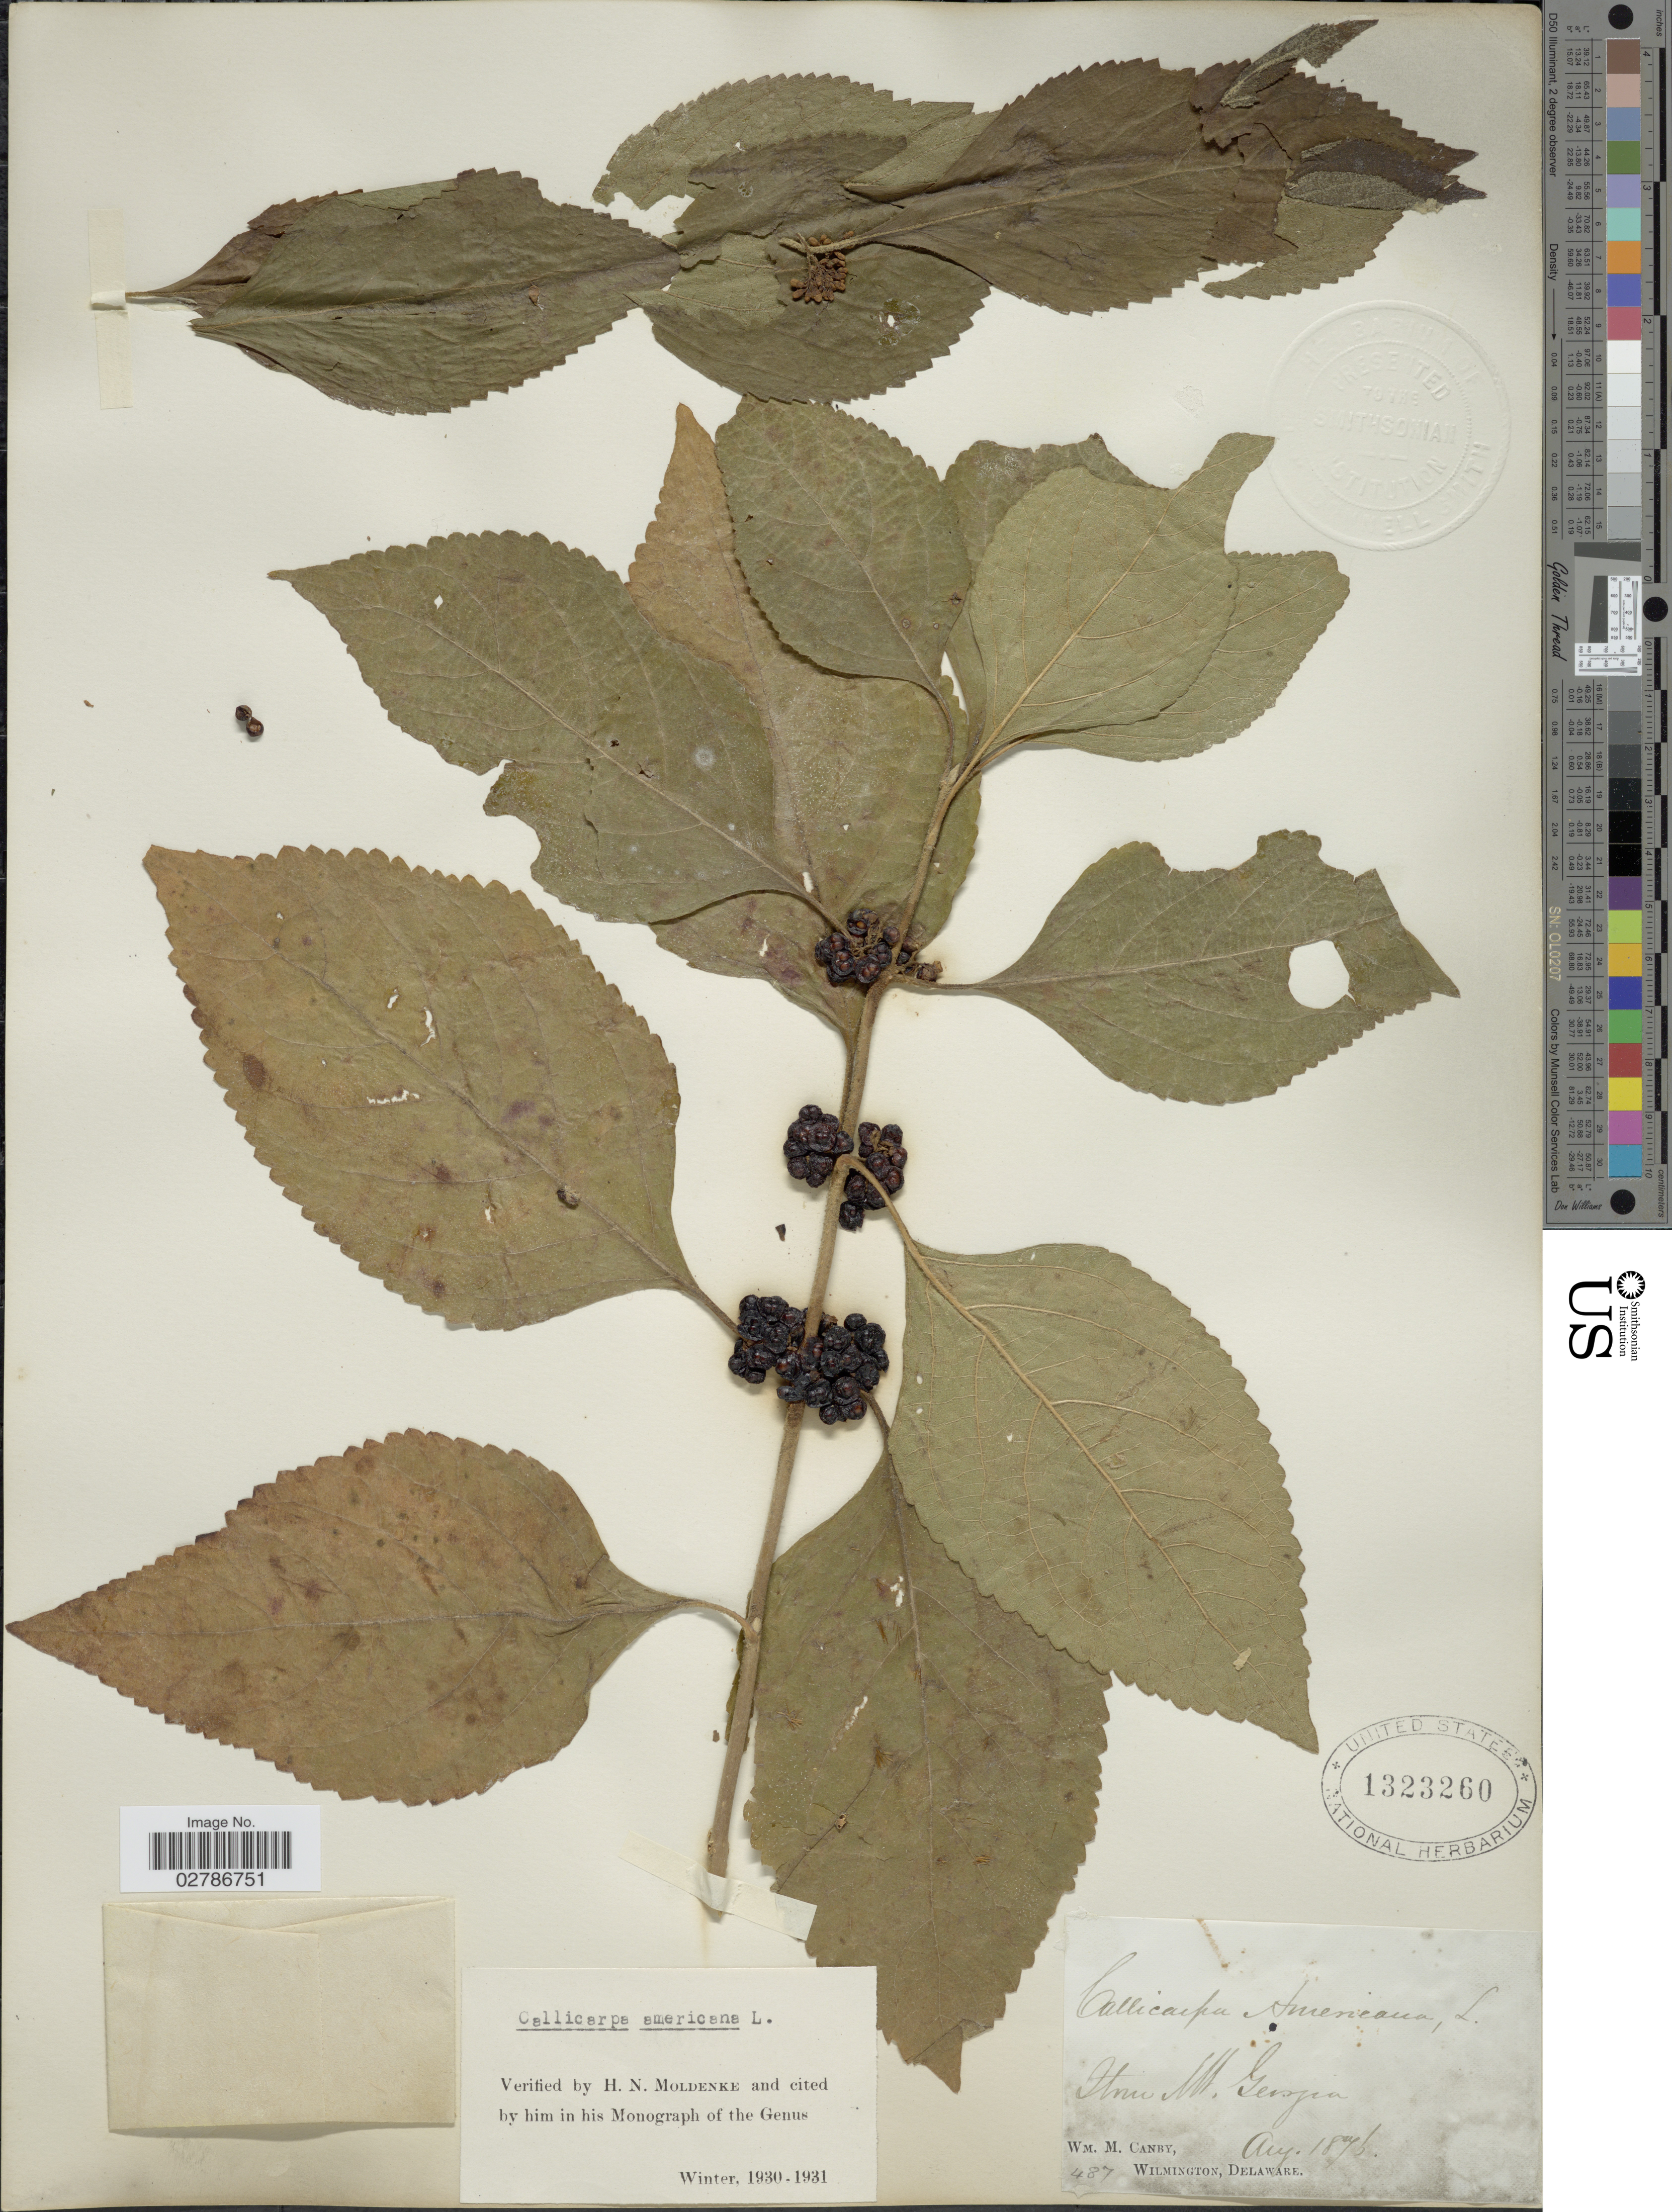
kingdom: Plantae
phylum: Tracheophyta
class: Magnoliopsida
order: Lamiales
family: Lamiaceae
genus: Callicarpa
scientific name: Callicarpa americana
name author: L.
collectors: W. M. Canby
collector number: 487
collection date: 1876-08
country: United States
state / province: Georgia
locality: Stone Mt.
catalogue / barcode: US 1323260